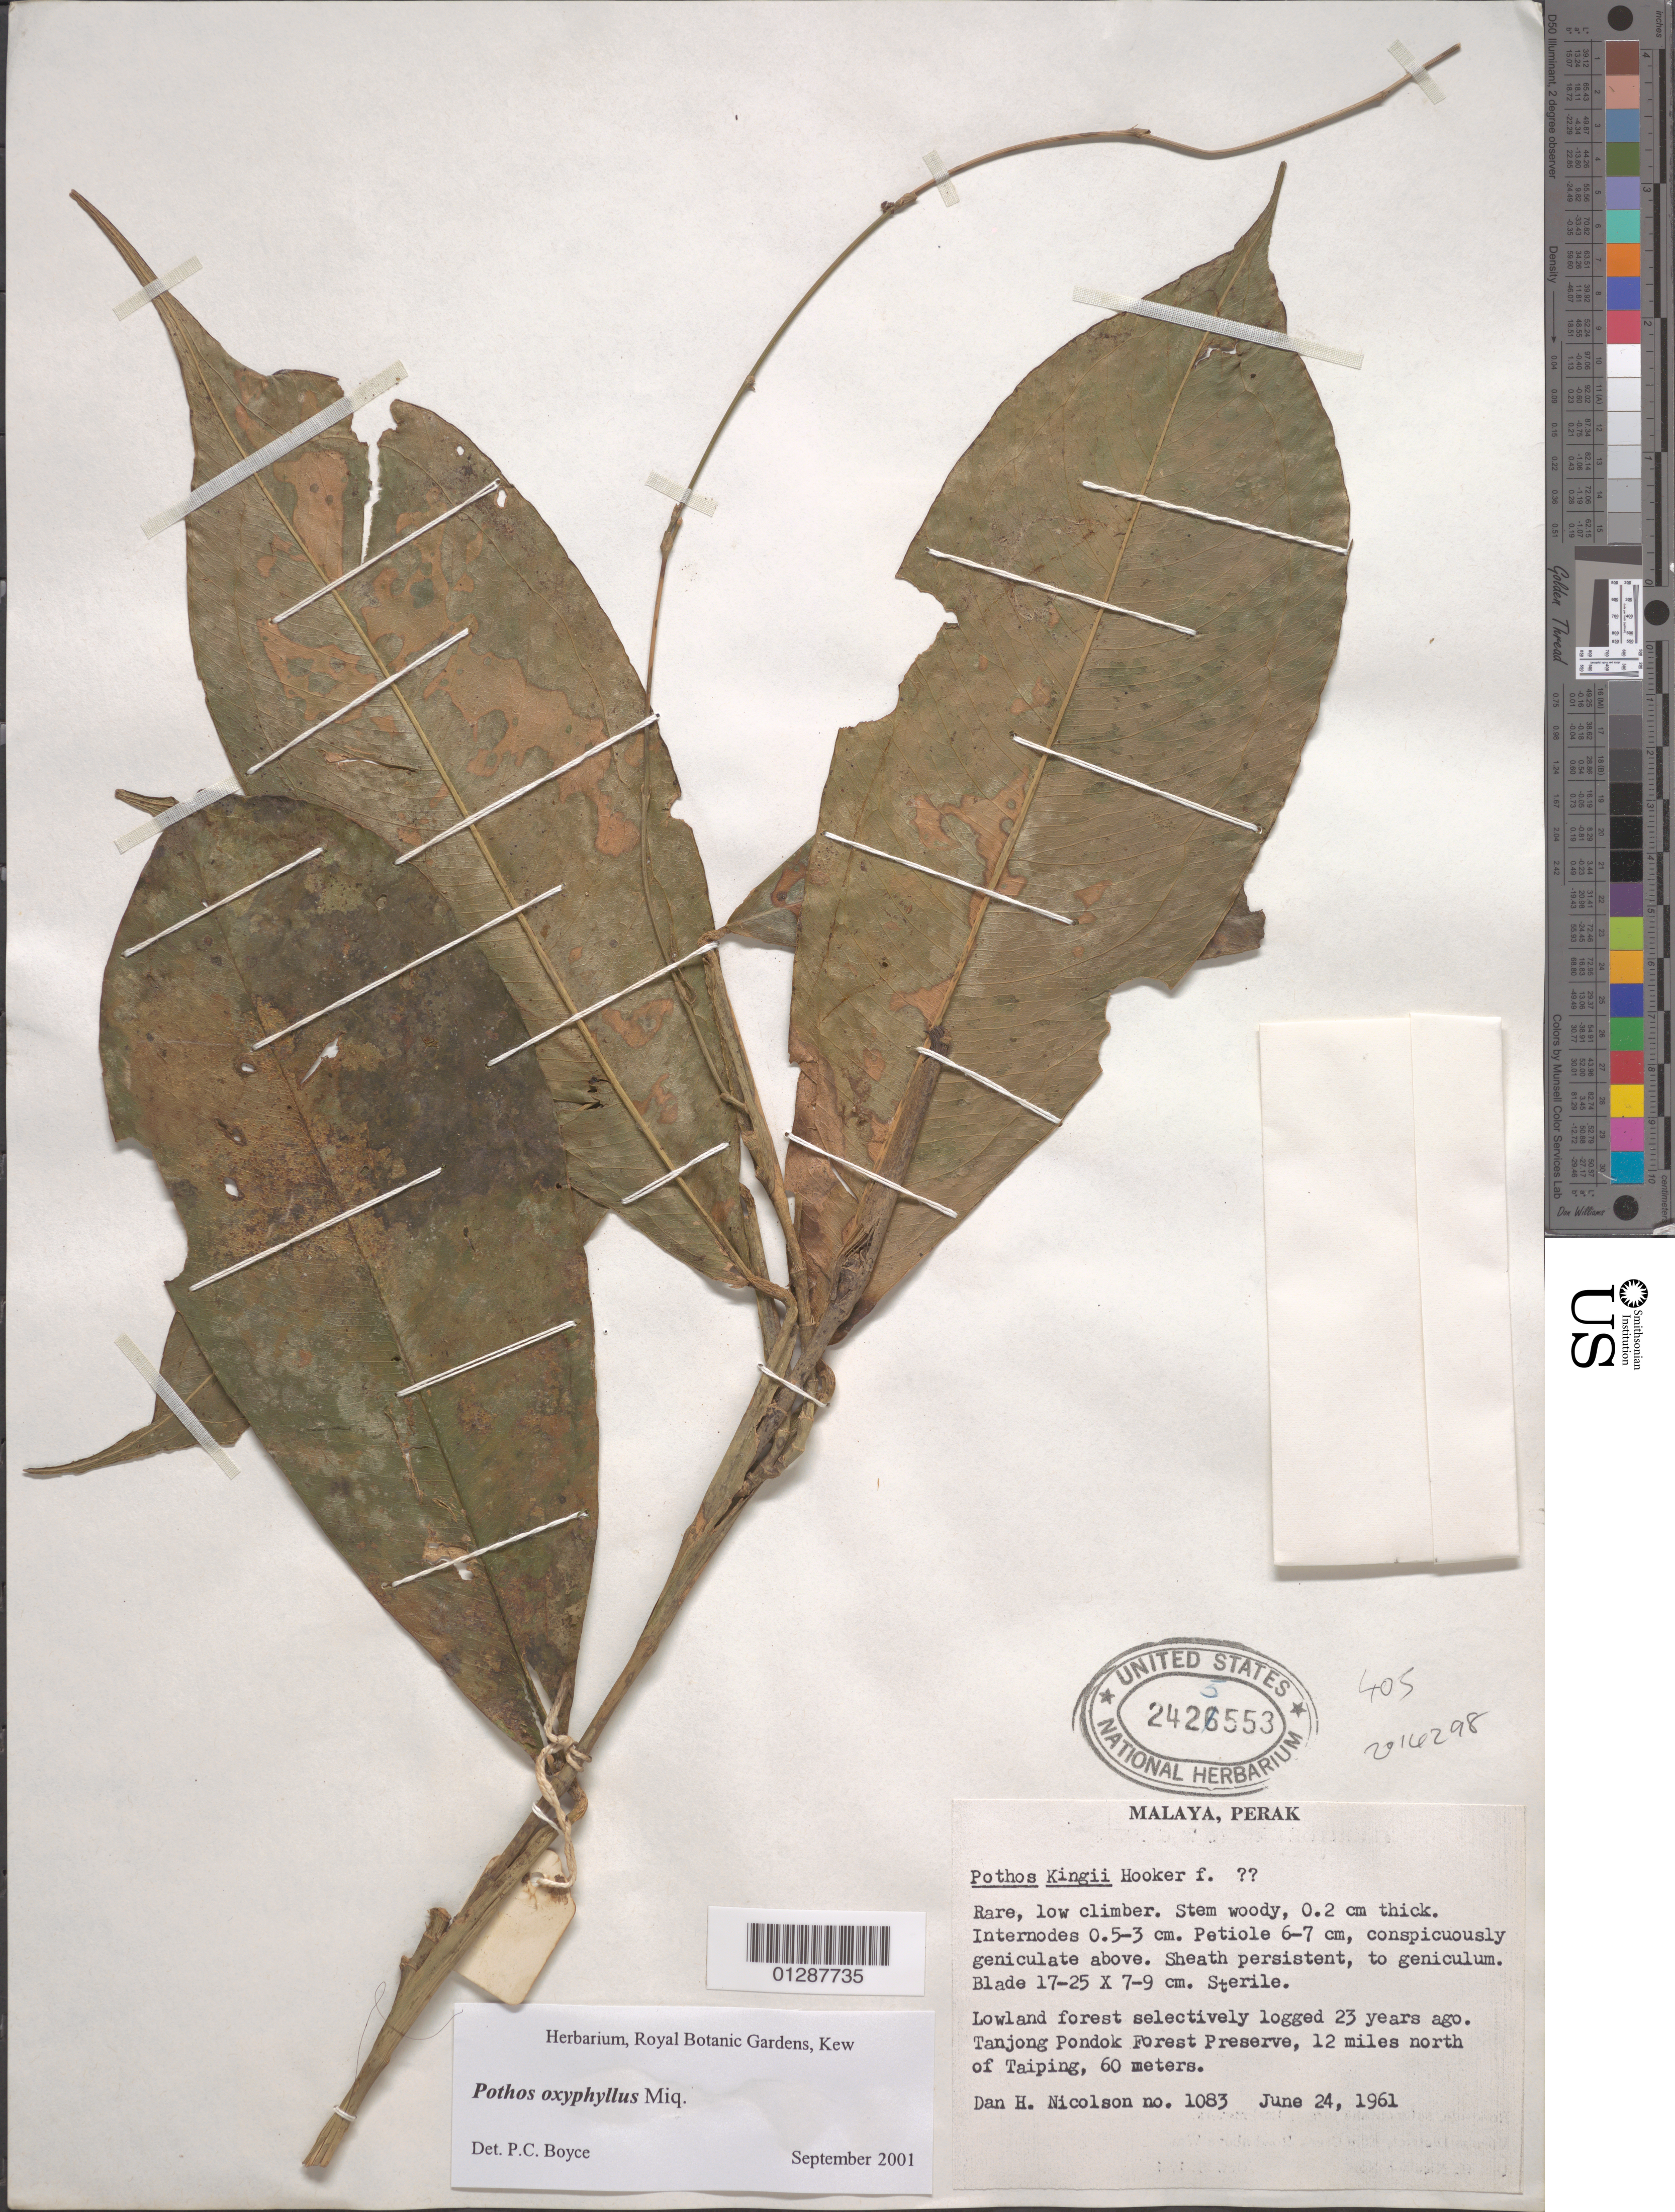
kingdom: Plantae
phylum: Tracheophyta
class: Liliopsida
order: Alismatales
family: Araceae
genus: Pothos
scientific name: Pothos oxyphyllus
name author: Miq.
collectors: D. H. Nicolson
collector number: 1083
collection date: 1961-06-24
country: Malaysia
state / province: Perak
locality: Malaya. Tanjong Pondok Forest Preserve, 12 miles north of Taiping.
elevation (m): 60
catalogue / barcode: US 2425553